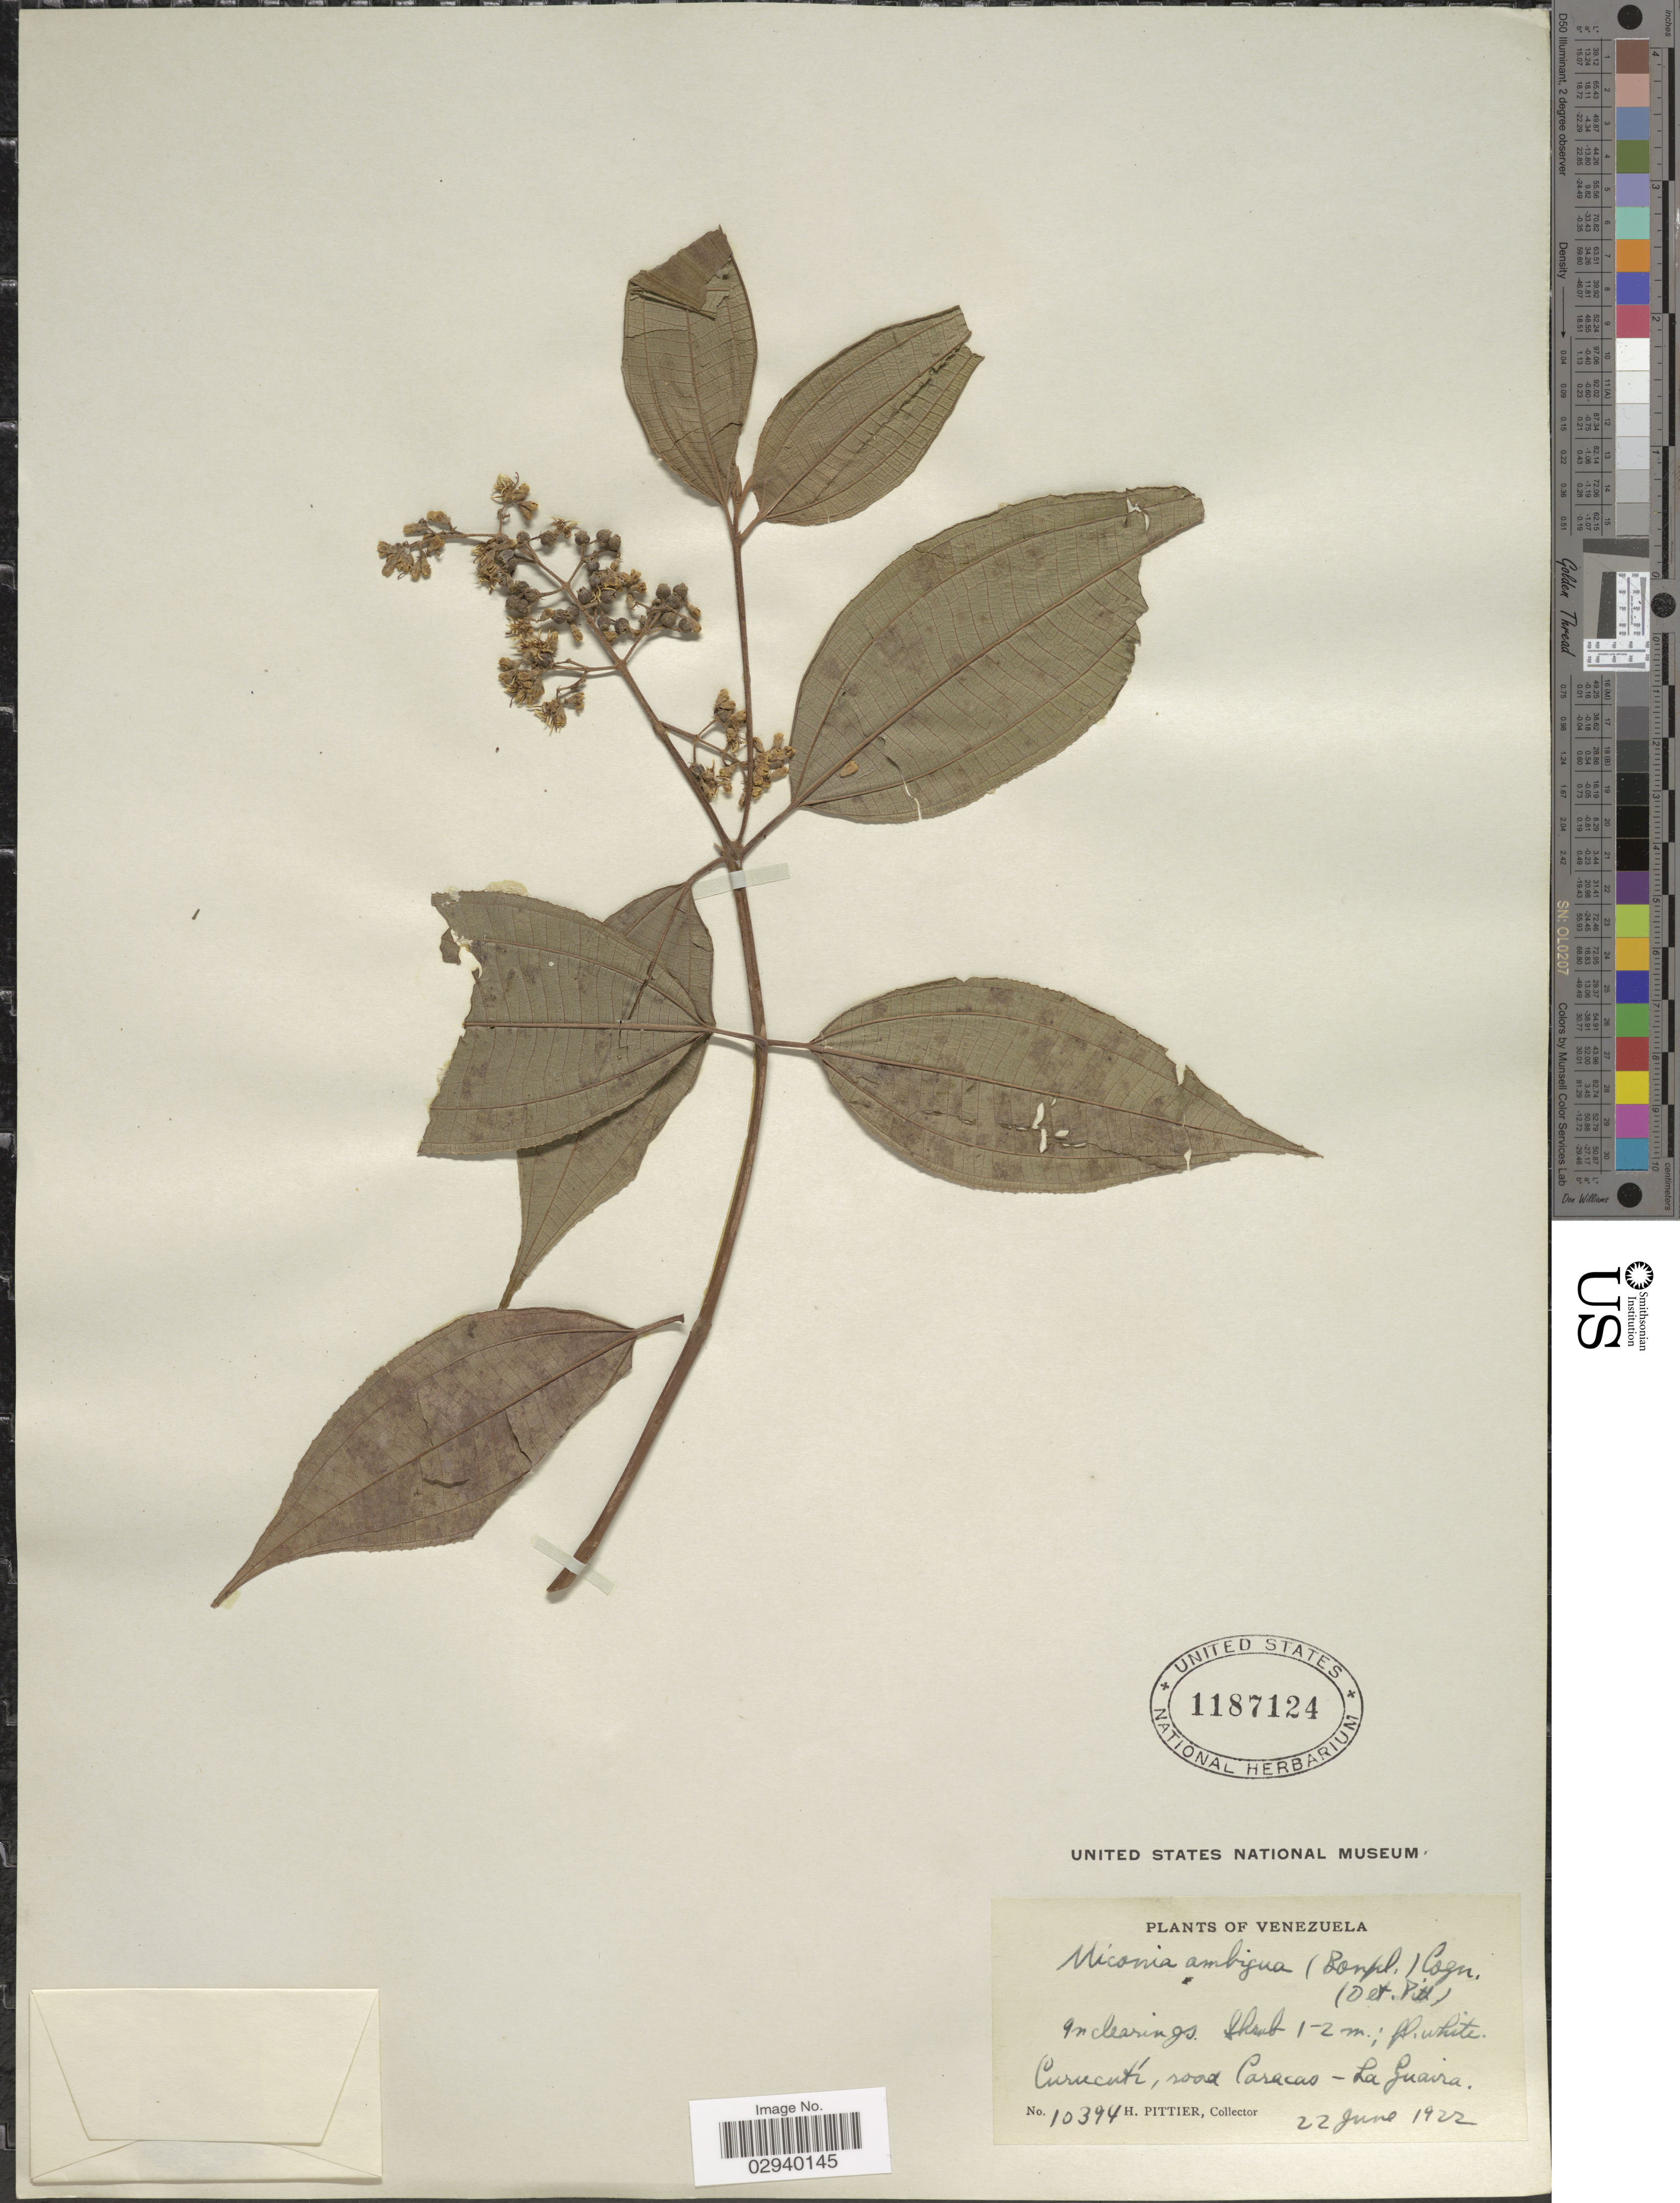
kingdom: Plantae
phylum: Tracheophyta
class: Magnoliopsida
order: Myrtales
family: Melastomataceae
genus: Miconia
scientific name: Miconia laevigata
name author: (L.) D. Don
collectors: H. F. Pittier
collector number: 10394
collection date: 1922-06-22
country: Venezuela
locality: Curucutí, road Caracas- La Guaira.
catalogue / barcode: US 1187124